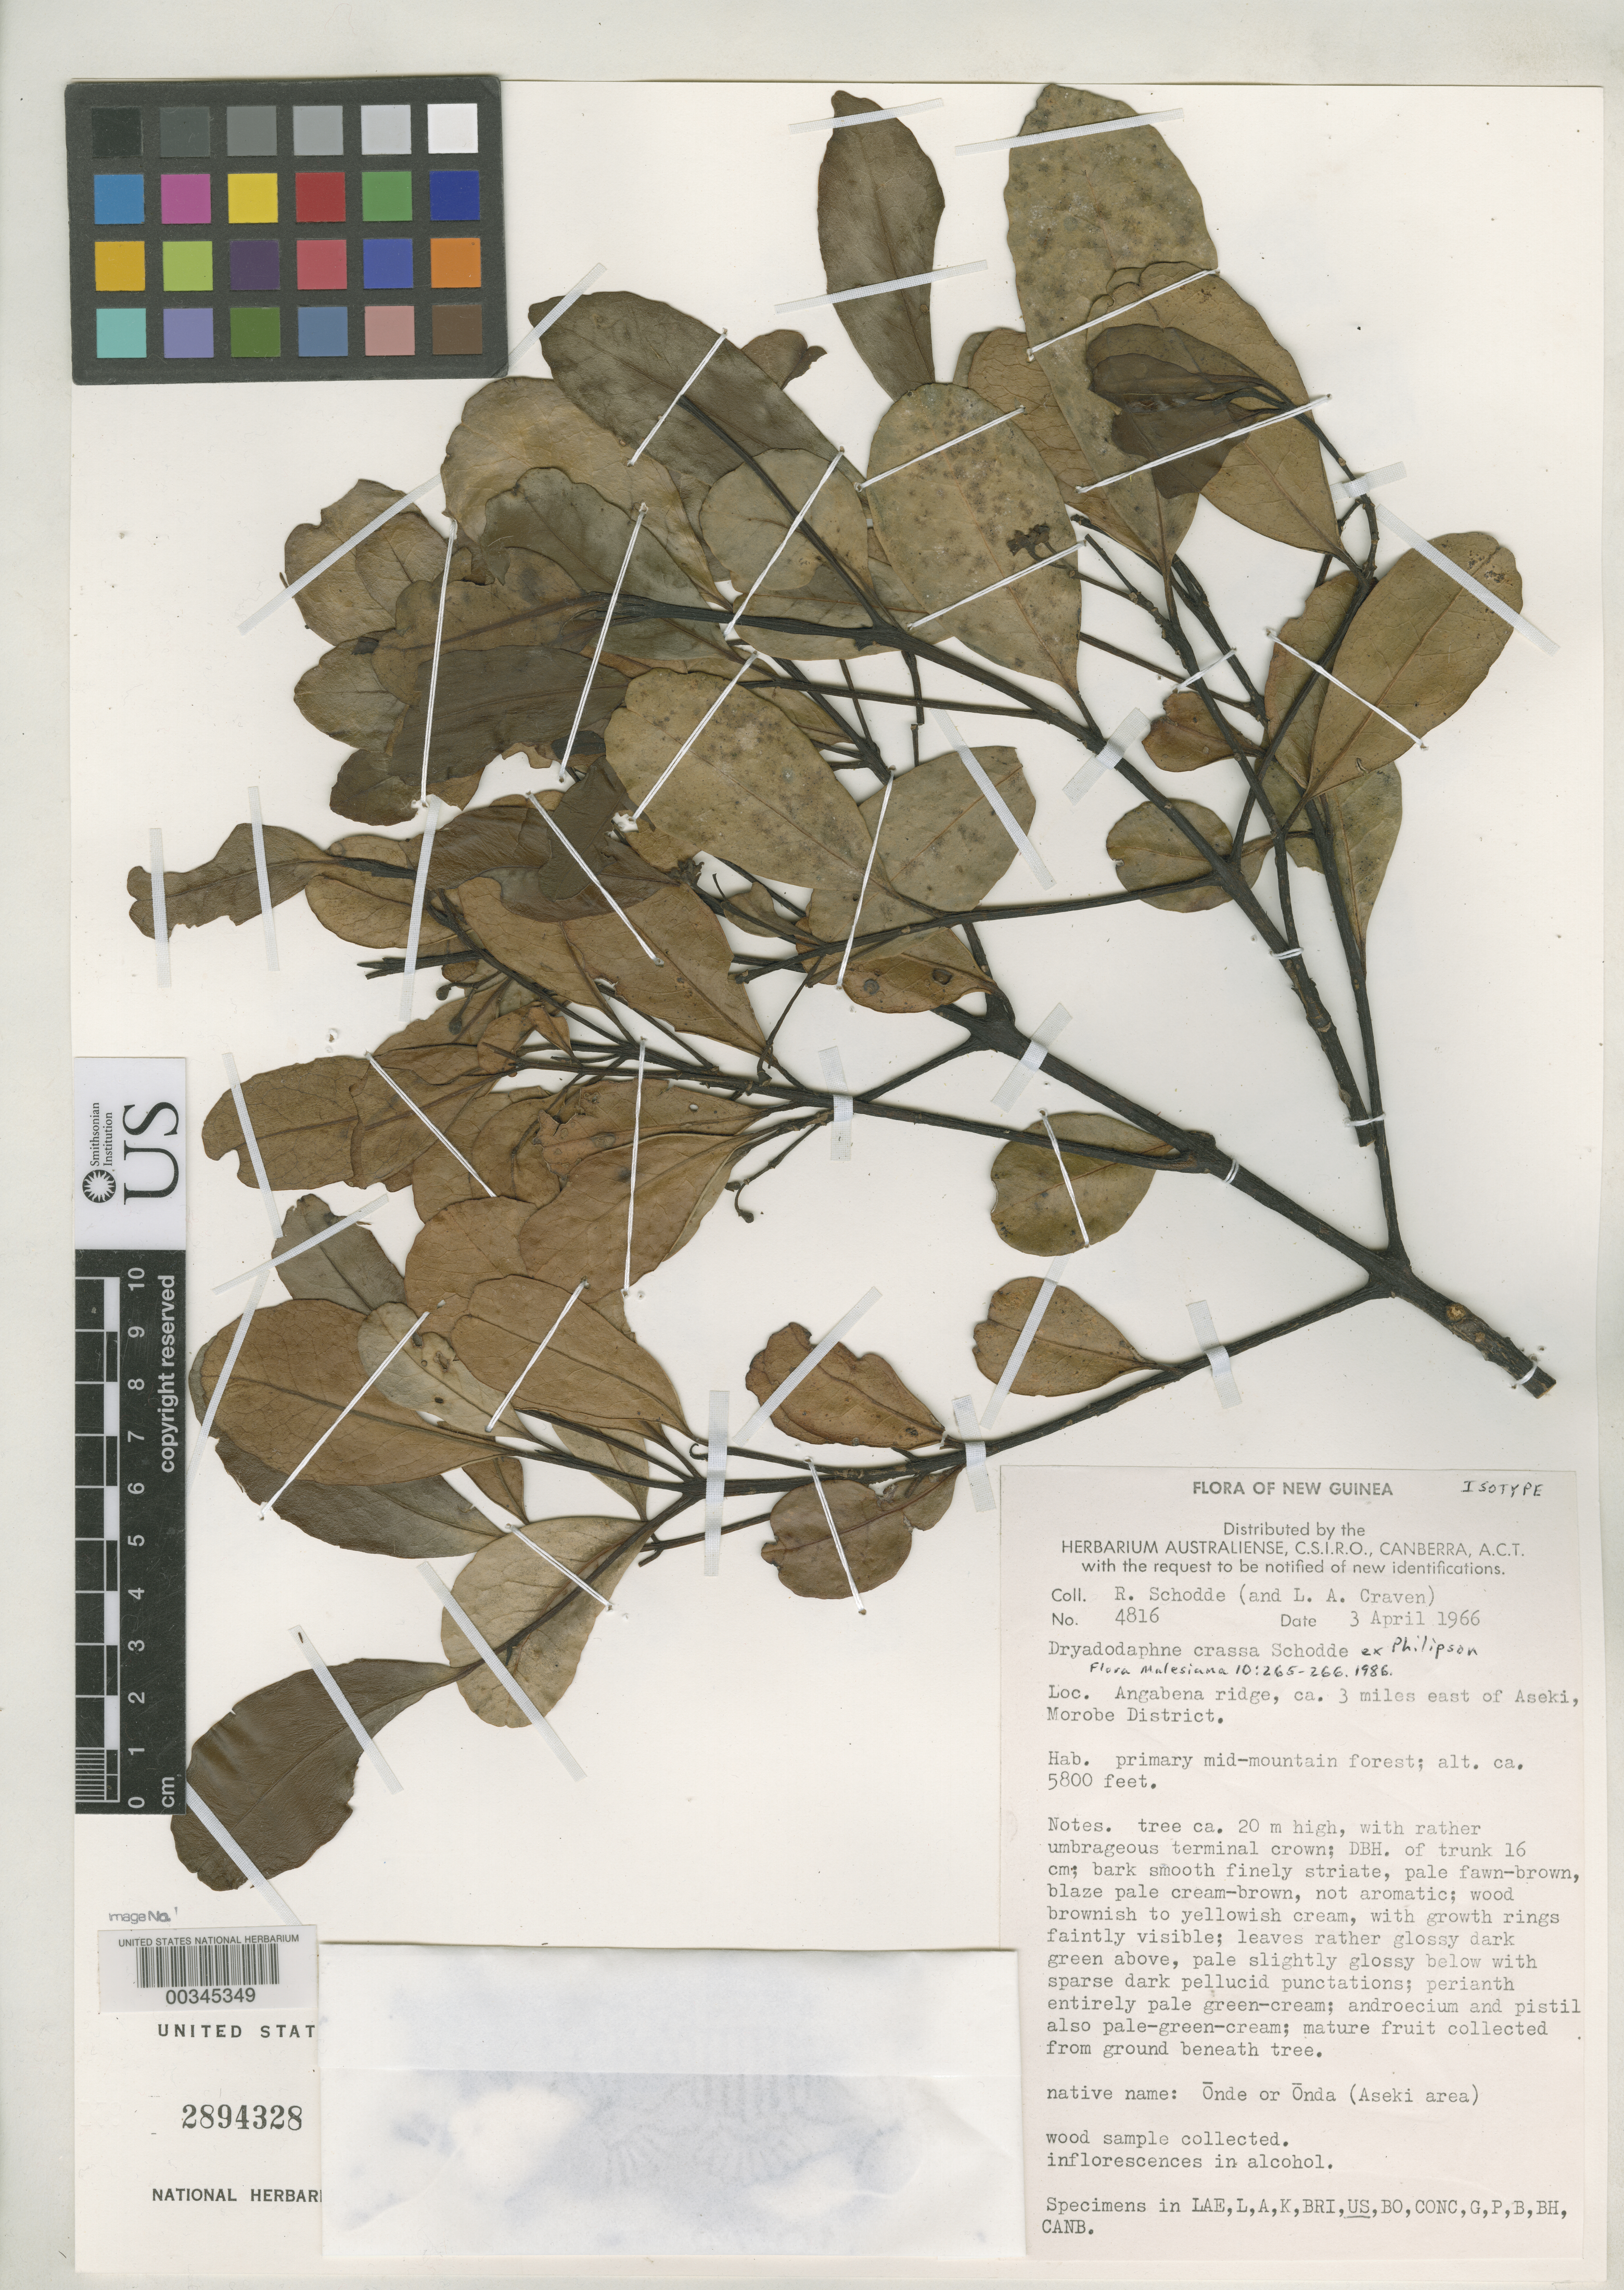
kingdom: Plantae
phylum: Tracheophyta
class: Magnoliopsida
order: Laurales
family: Atherospermataceae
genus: Dryadodaphne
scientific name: Dryadodaphne crassa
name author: Schodde ex Philipson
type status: Isotype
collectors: R. Schodde & L. A. Craven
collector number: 4816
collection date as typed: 03 Apr 1966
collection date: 1966-04-03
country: Papua New Guinea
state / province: Morobe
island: New Guinea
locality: Angabena Ridge, ca. 3 km E of Aseki.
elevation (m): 1768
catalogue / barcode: US 2894328